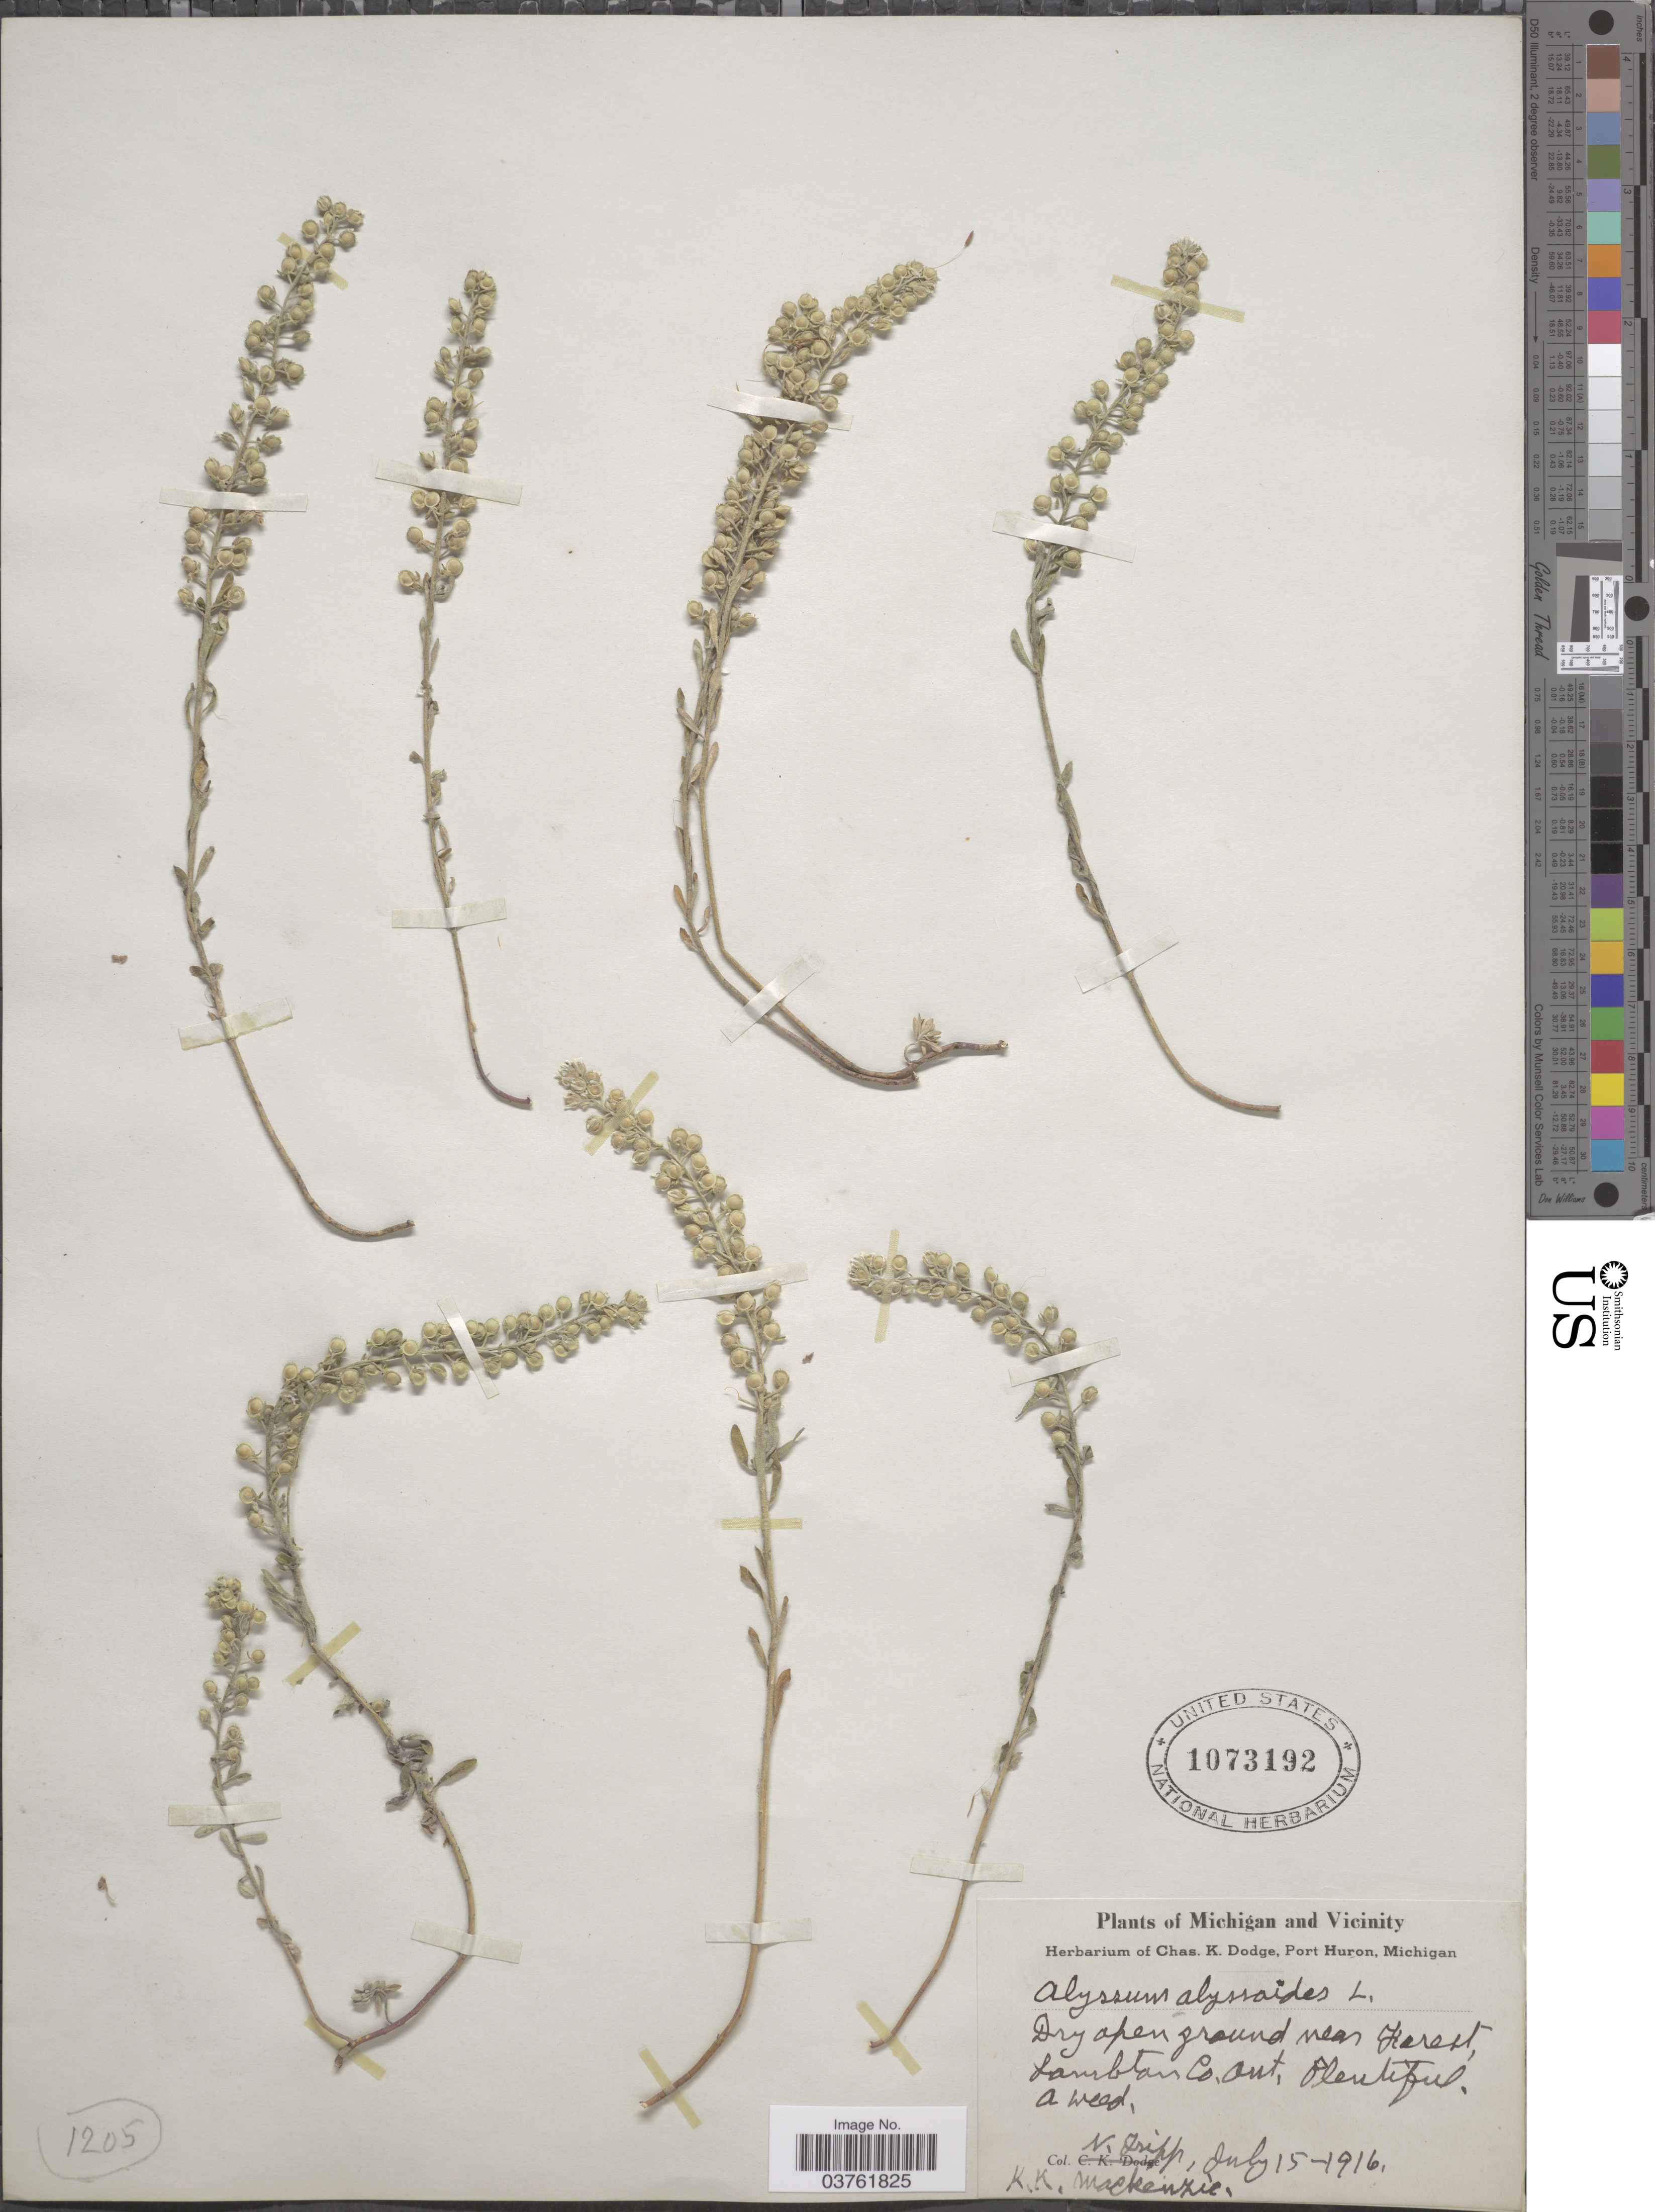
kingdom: Plantae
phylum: Tracheophyta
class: Magnoliopsida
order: Brassicales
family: Brassicaceae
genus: Alyssum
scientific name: Alyssum alyssoides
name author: (L.) L.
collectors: N. Tripp & K. K. Mackenzie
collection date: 1916-07-15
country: Canada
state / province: Ontario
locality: Dry open ground near Forest, Lambton Co.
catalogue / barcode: US 1073192